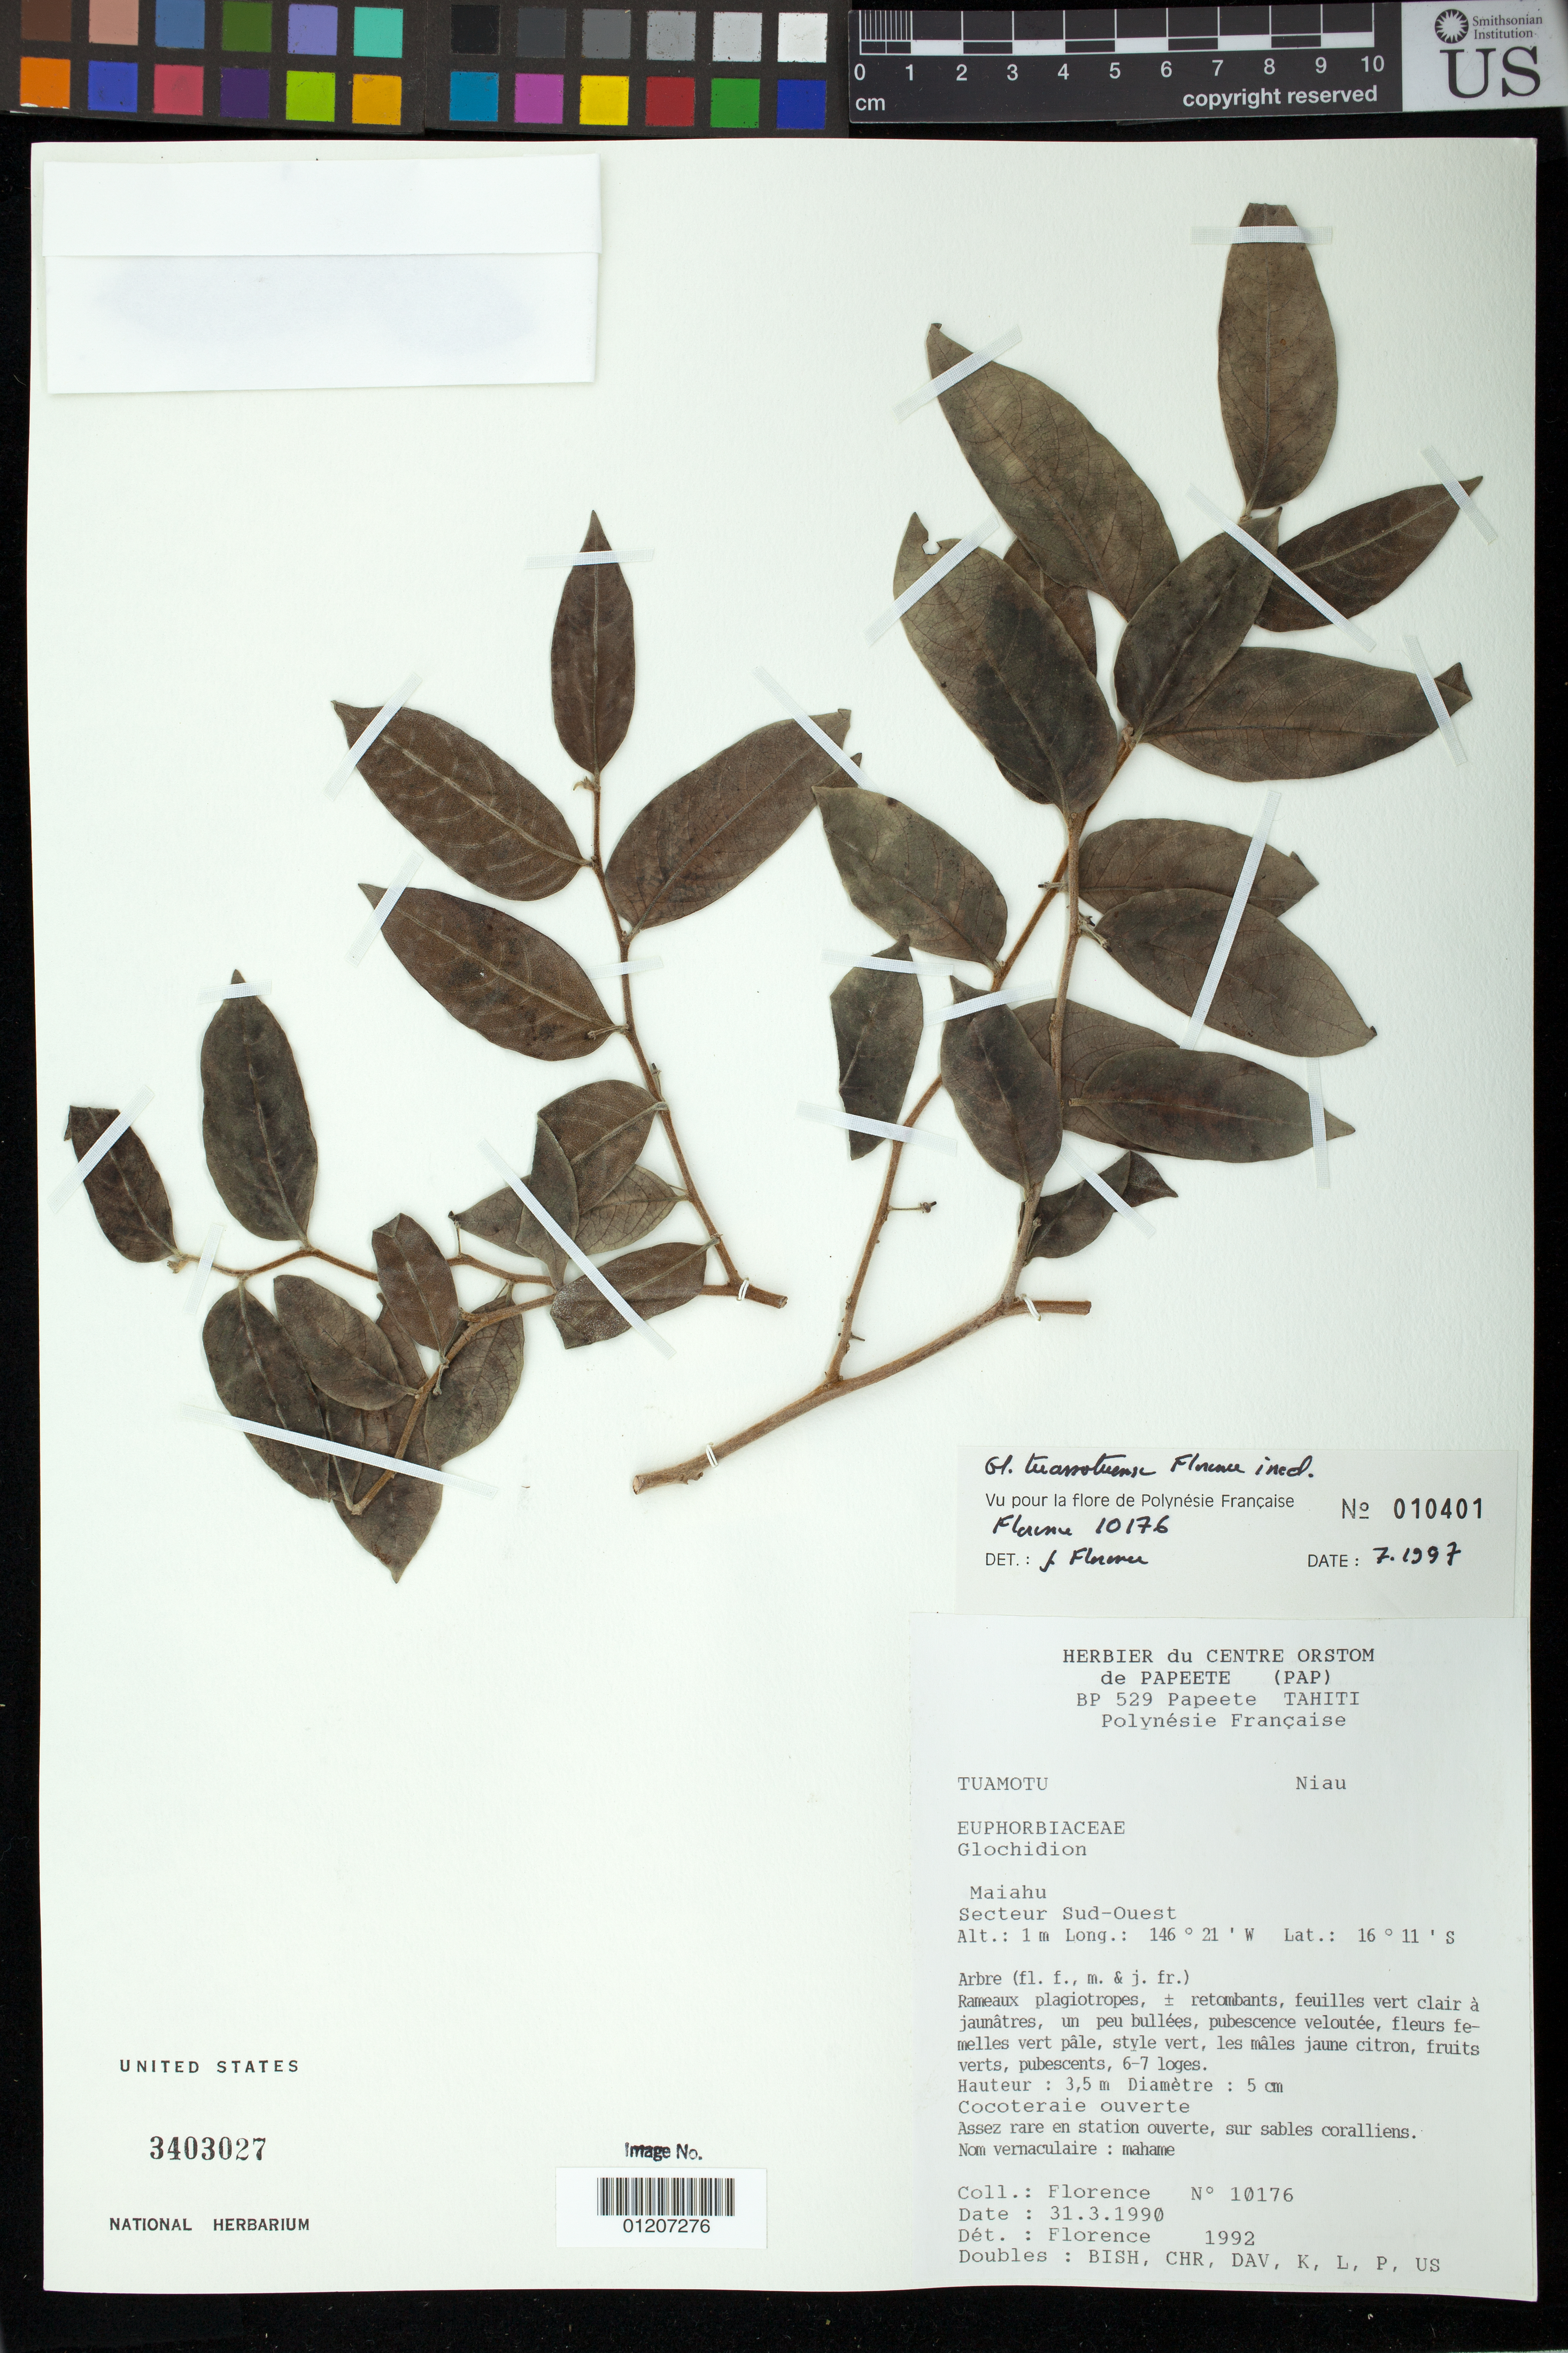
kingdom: Plantae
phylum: Tracheophyta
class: Magnoliopsida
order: Malpighiales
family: Phyllanthaceae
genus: Phyllanthus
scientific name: Phyllanthus tuamotuensis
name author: (J. Florence) W.L. Wagner & Lorence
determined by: Wagner, W. L., (BOT), Smithsonian Institution - National Museum of Natural History (UNITED STATES)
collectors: J. Florence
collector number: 10176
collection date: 1990-03-31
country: French Polynesia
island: Niau Atoll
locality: Maiahu, Secteur sud-ouest.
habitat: cocoteraie ouverte. assez rare en station ouverte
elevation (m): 1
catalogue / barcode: US 3403027